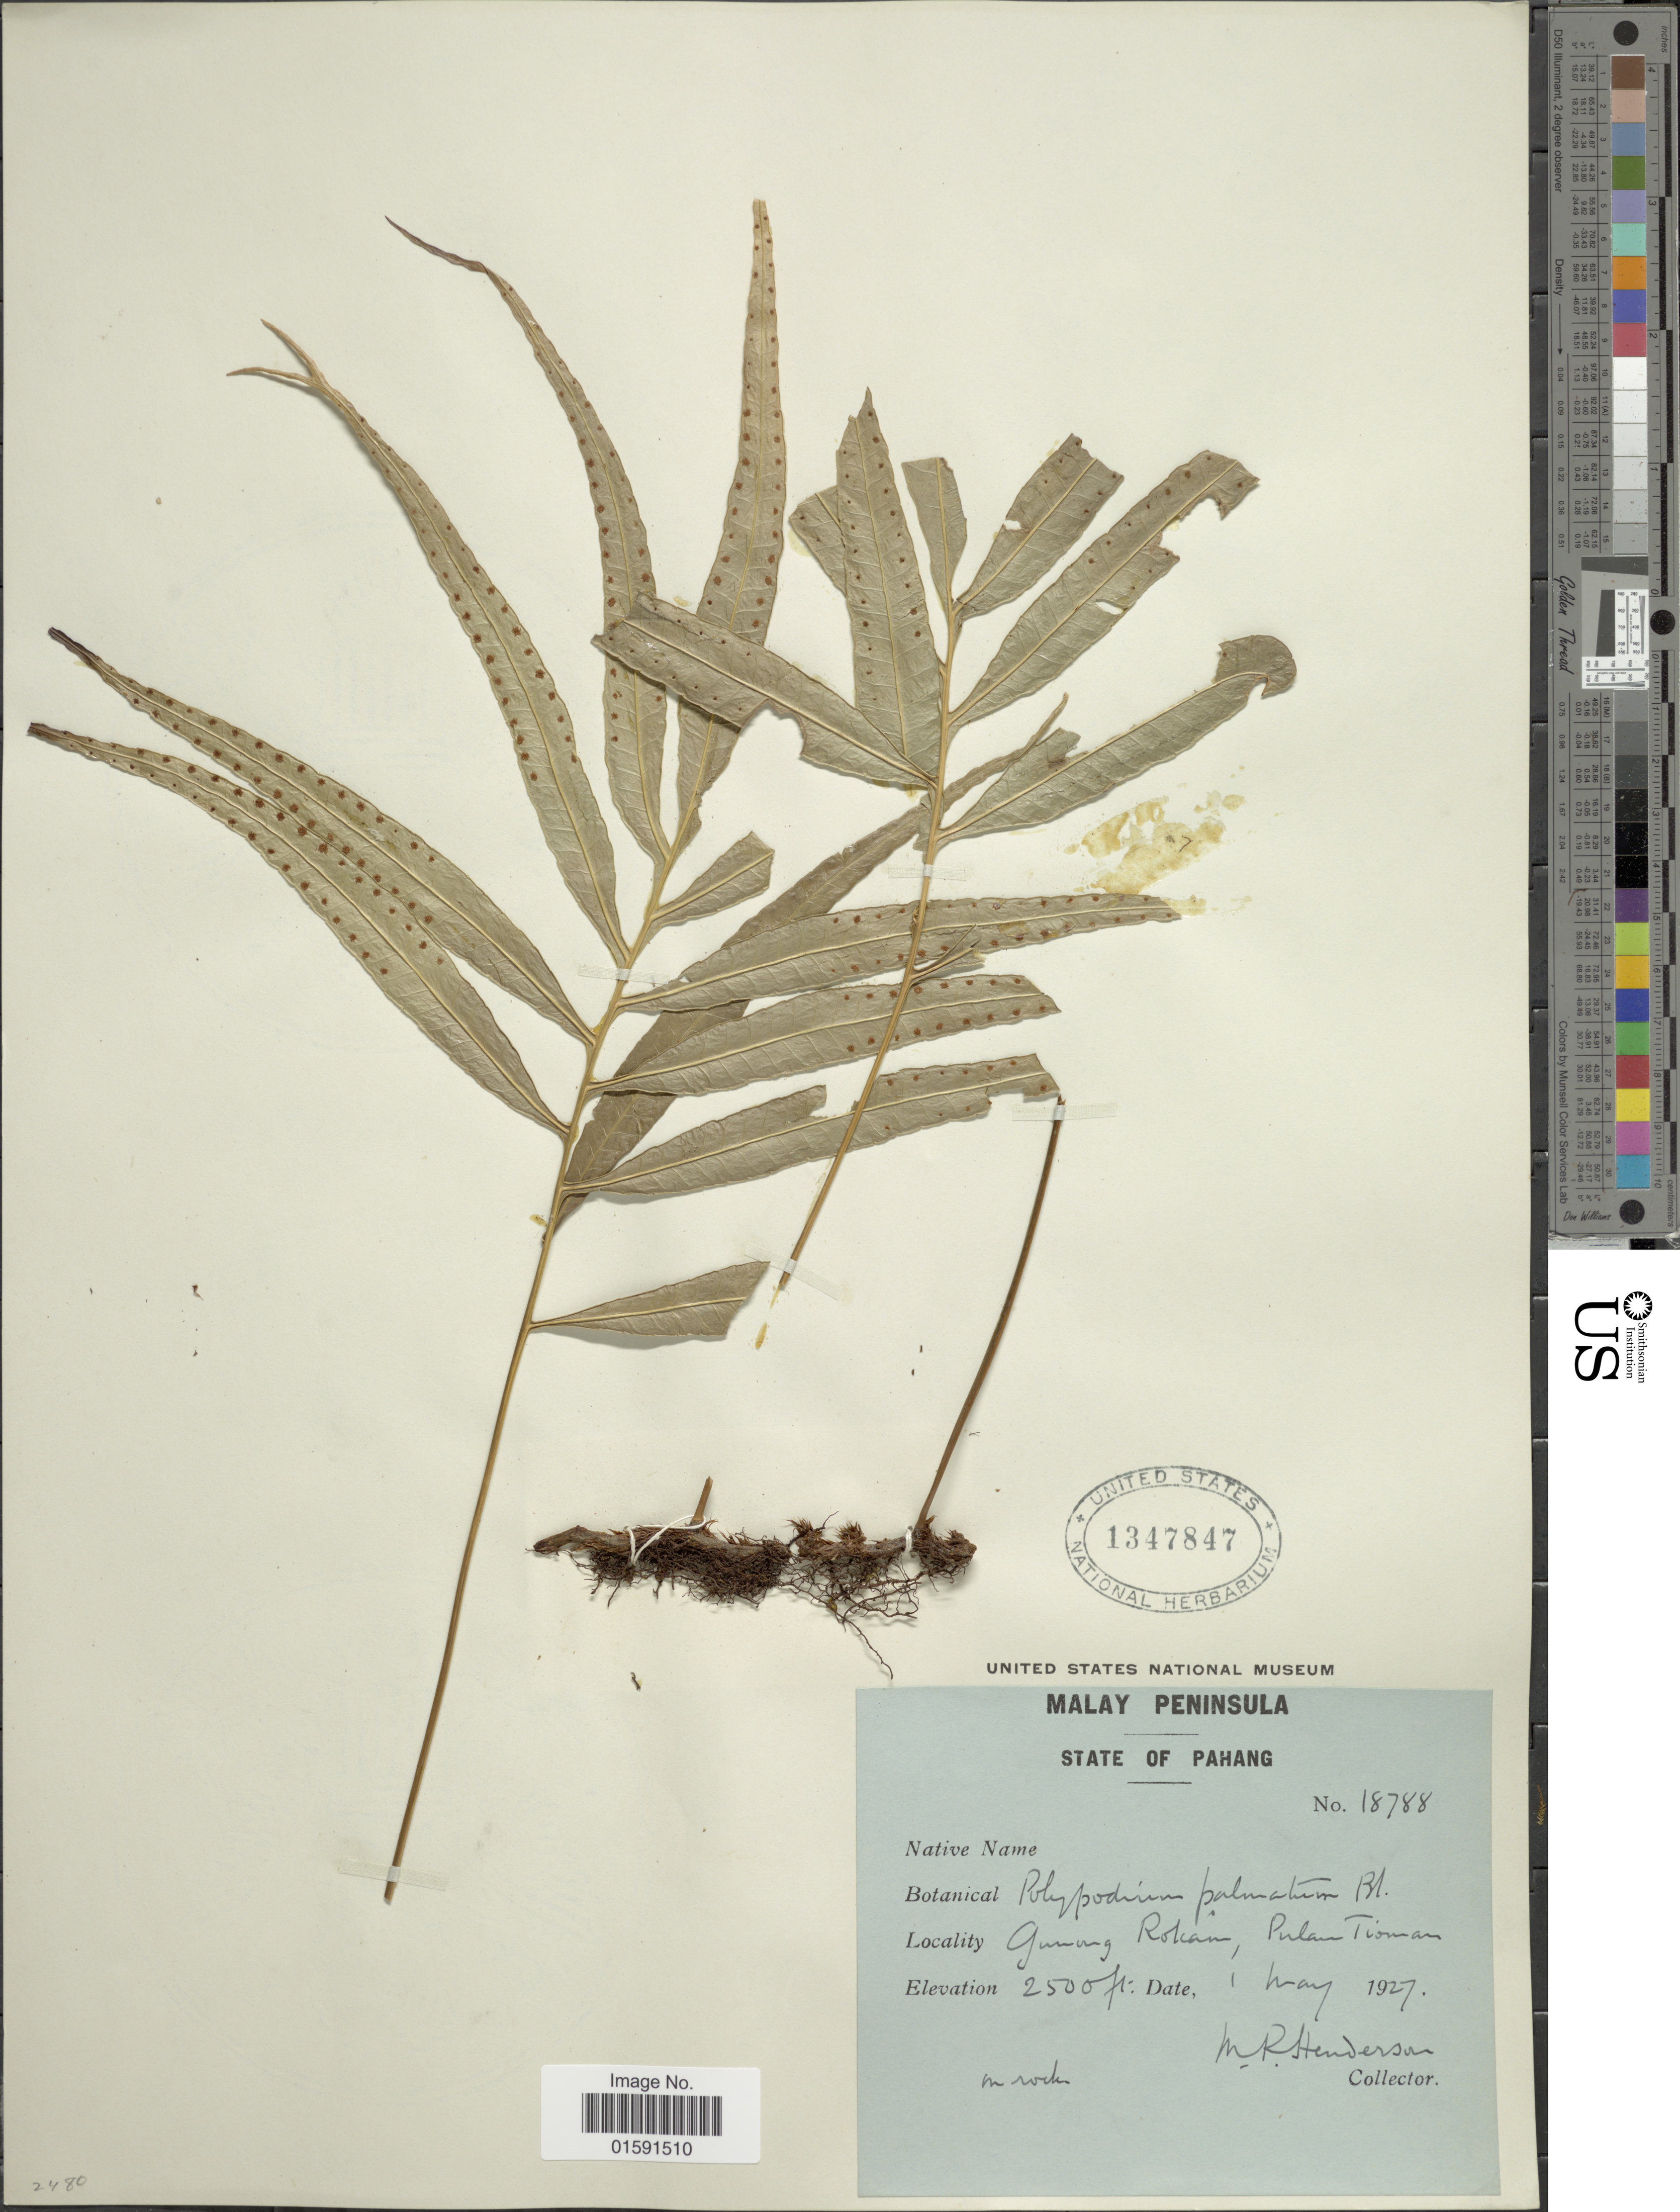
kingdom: Plantae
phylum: Tracheophyta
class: Polypodiopsida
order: Polypodiales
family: Polypodiaceae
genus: Selliguea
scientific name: Selliguea taeniata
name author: Parris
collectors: M. Henderson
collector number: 18788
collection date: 1927-05-01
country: Malaysia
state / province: Pahang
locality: State of Pahang. Gunong Rokan, Pulan Touiwan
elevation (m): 762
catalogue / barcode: US 1347847